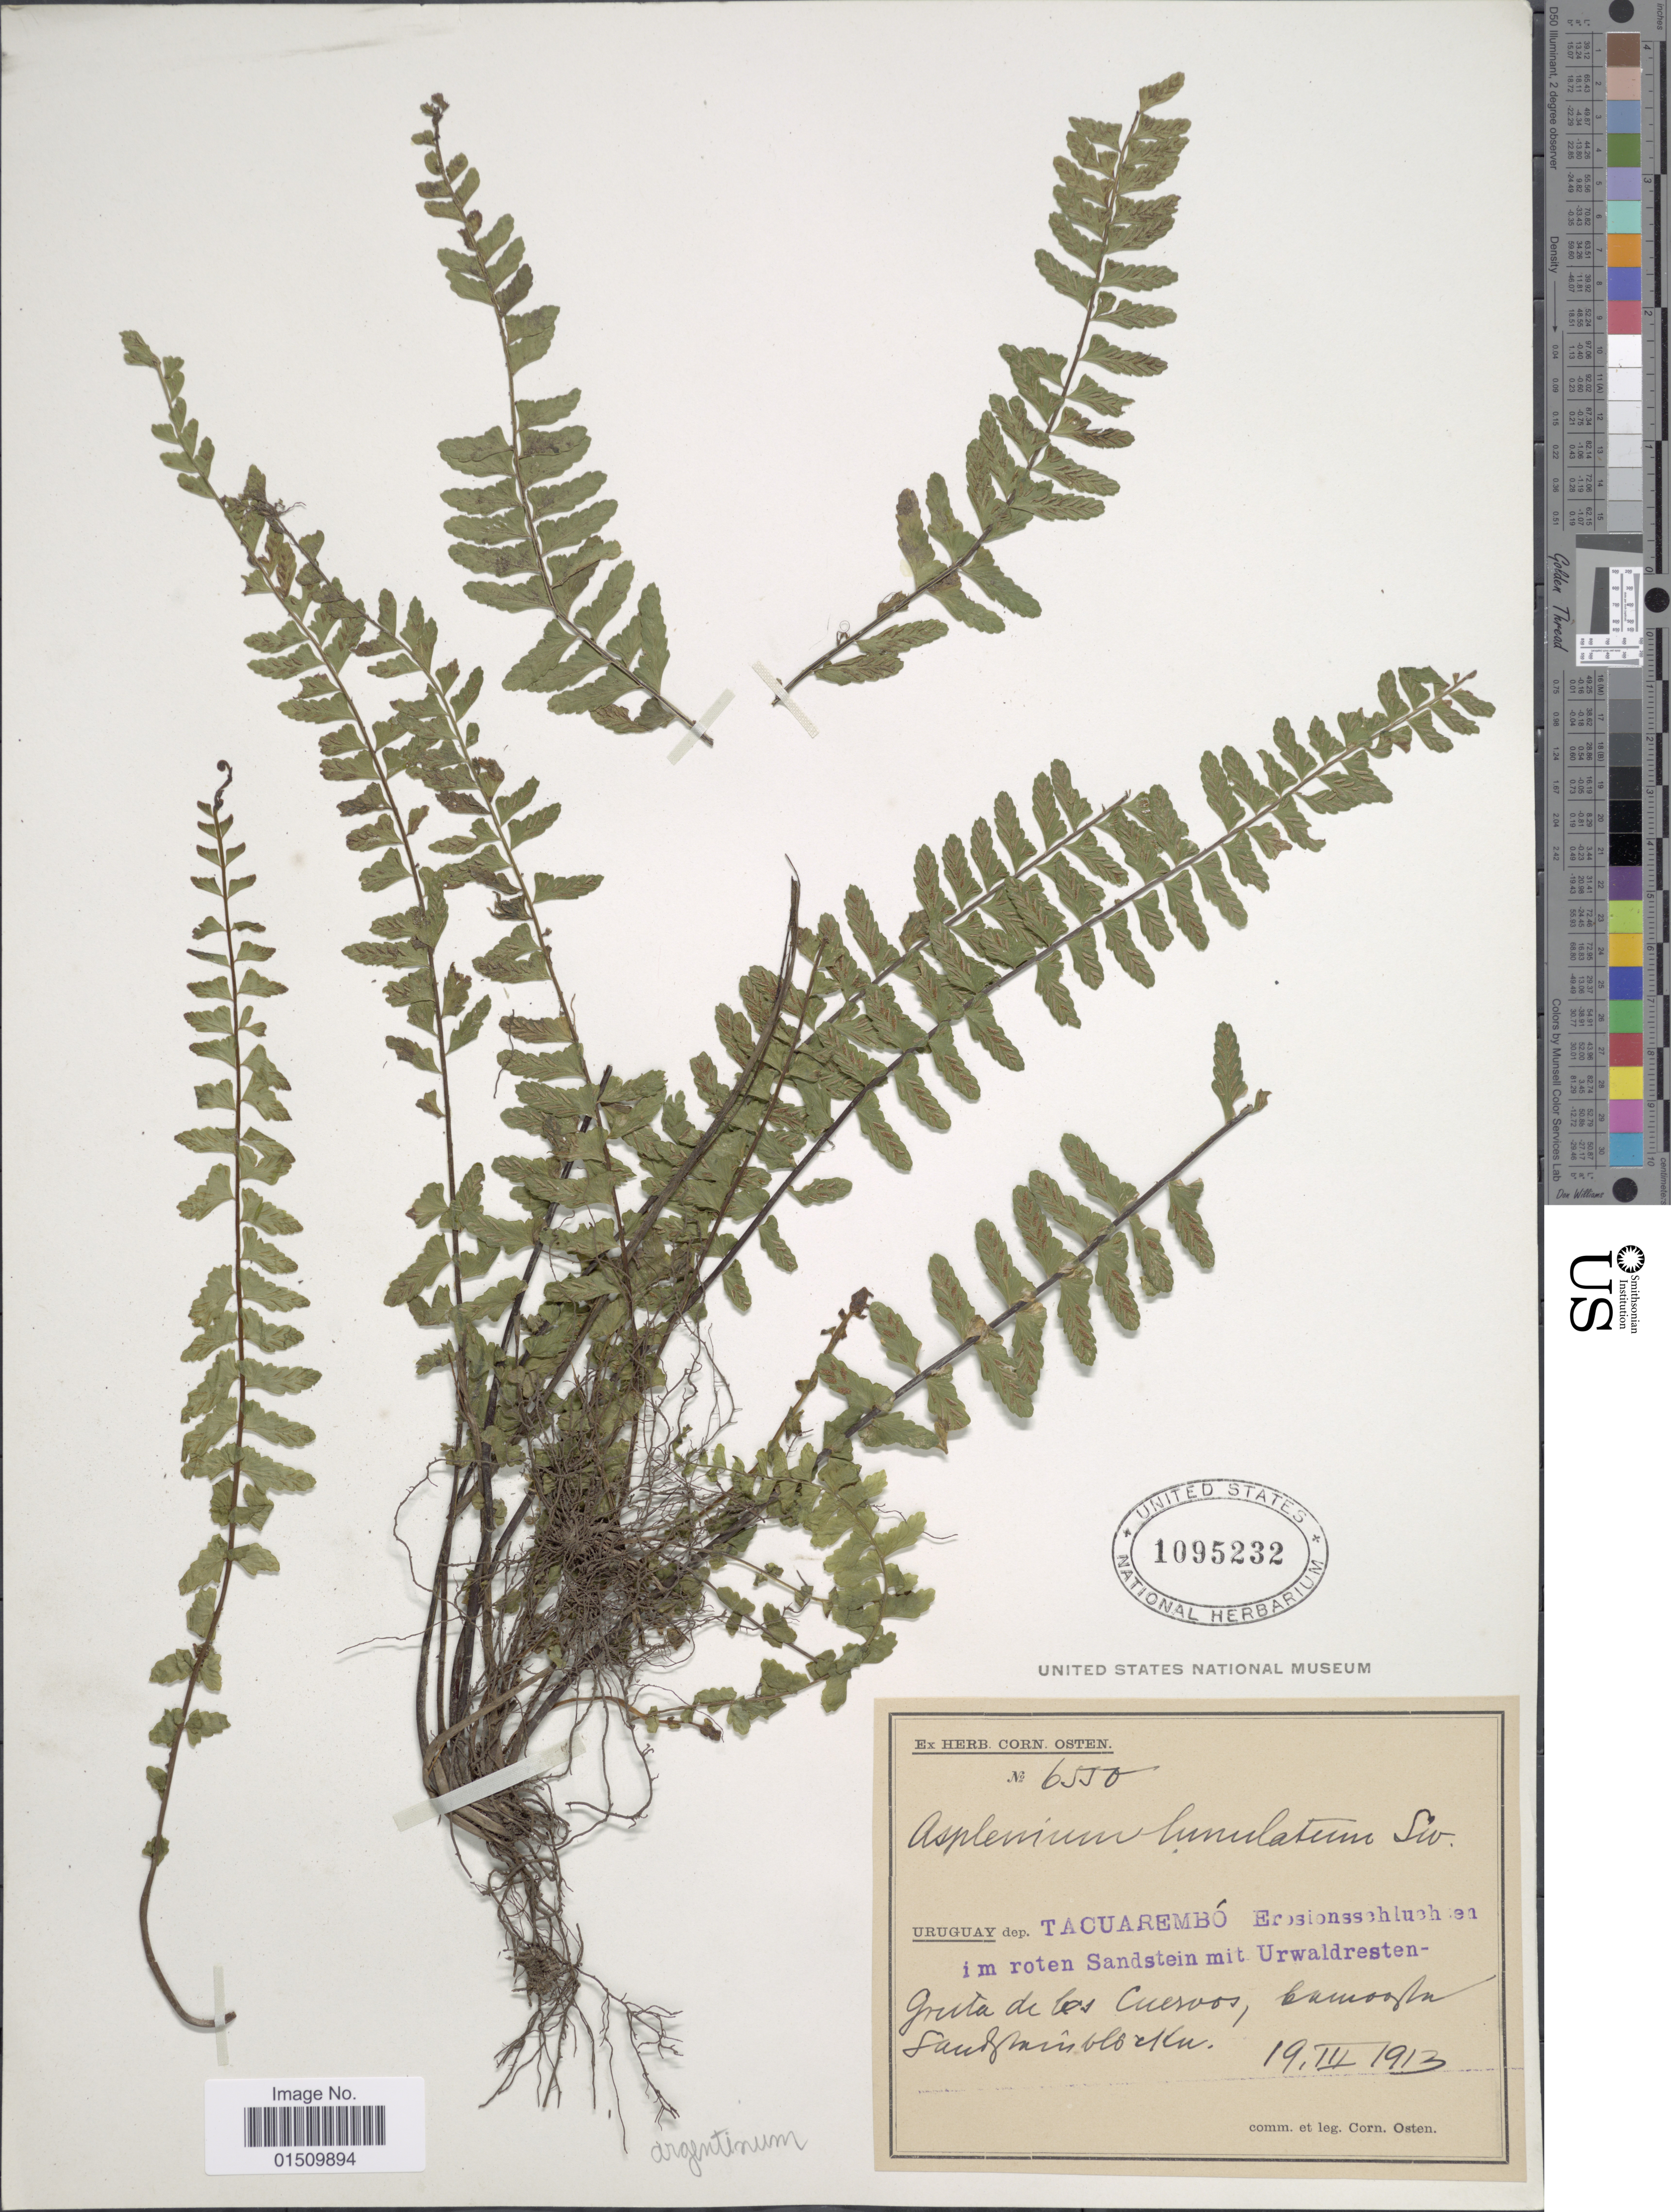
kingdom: Plantae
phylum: Tracheophyta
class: Polypodiopsida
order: Polypodiales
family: Aspleniaceae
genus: Asplenium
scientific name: Asplenium argentinum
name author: Hieron.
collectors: C. Osten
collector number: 6550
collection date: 1913-03-19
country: Uruguay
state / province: Tacuarembó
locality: Dep.Tacuarembo, Gruta de los Cuervos.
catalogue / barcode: US 1095232